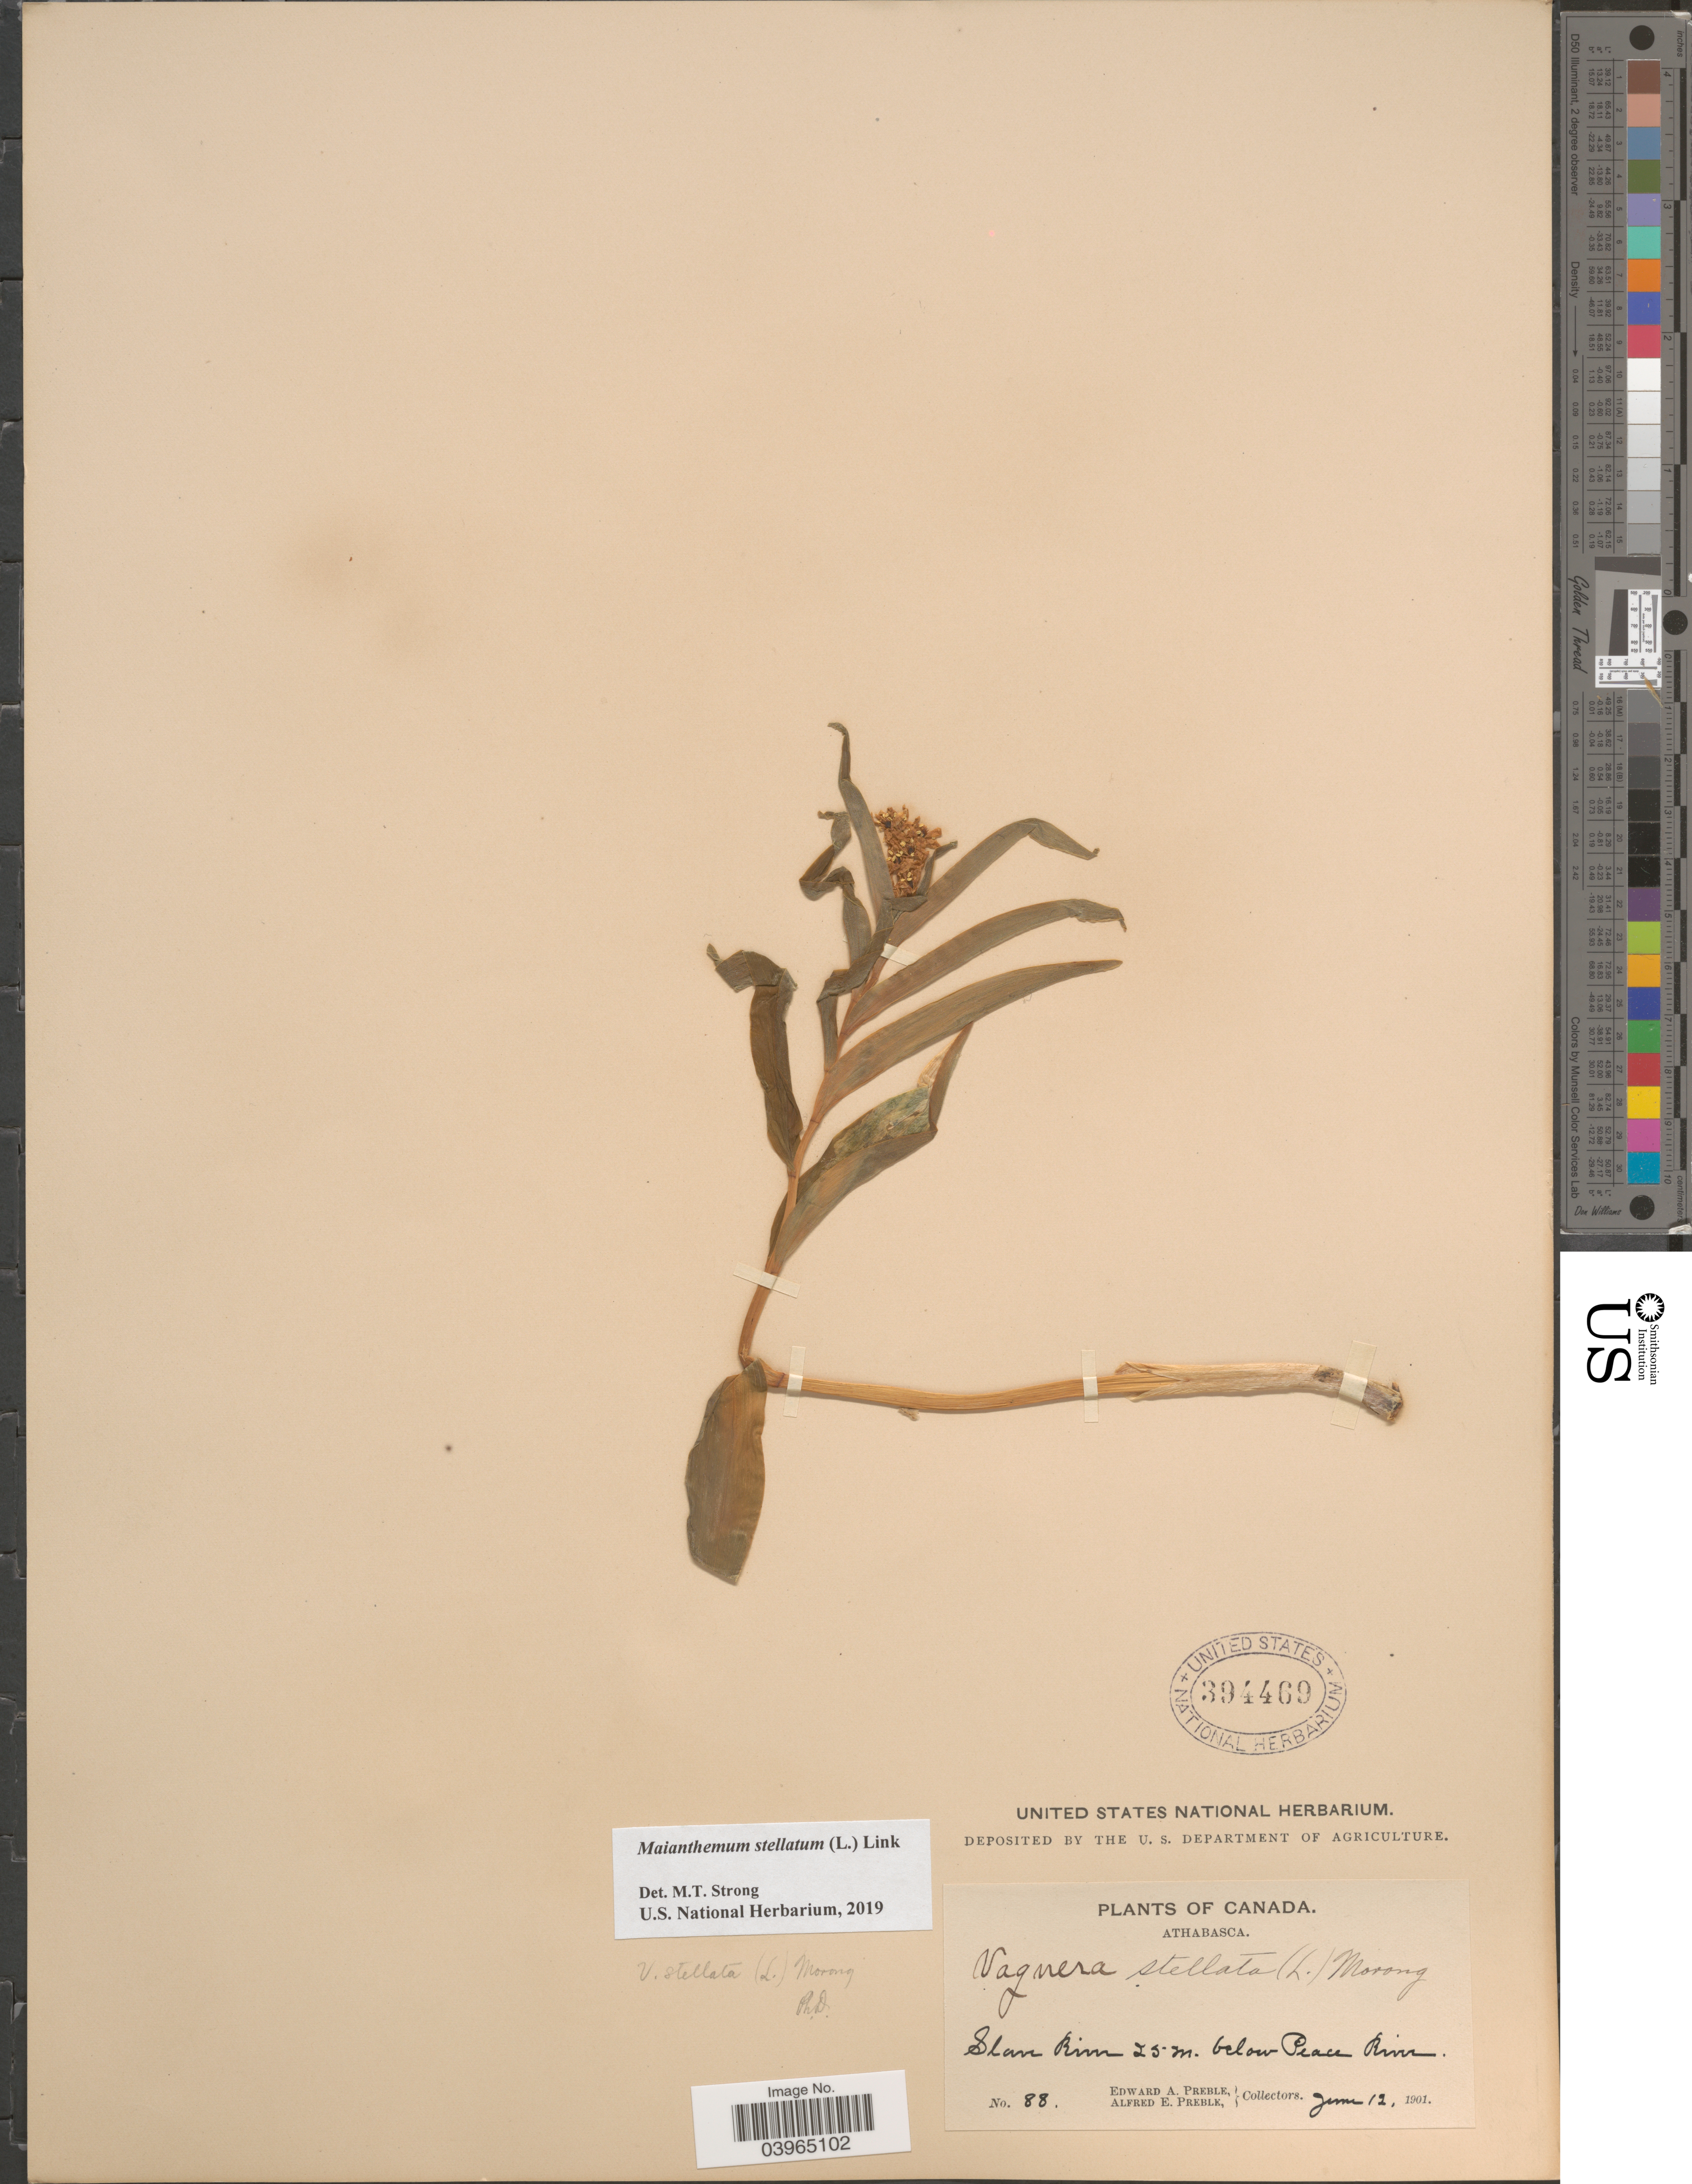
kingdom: Plantae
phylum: Tracheophyta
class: Liliopsida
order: Asparagales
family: Asparagaceae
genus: Maianthemum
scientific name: Maianthemum stellatum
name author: (L.) Link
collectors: E. Preble & A. Preble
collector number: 88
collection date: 1901-06-12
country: Canada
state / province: Alberta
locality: Athabasca. Slave River 25 m. below Peace River.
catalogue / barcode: US 394469